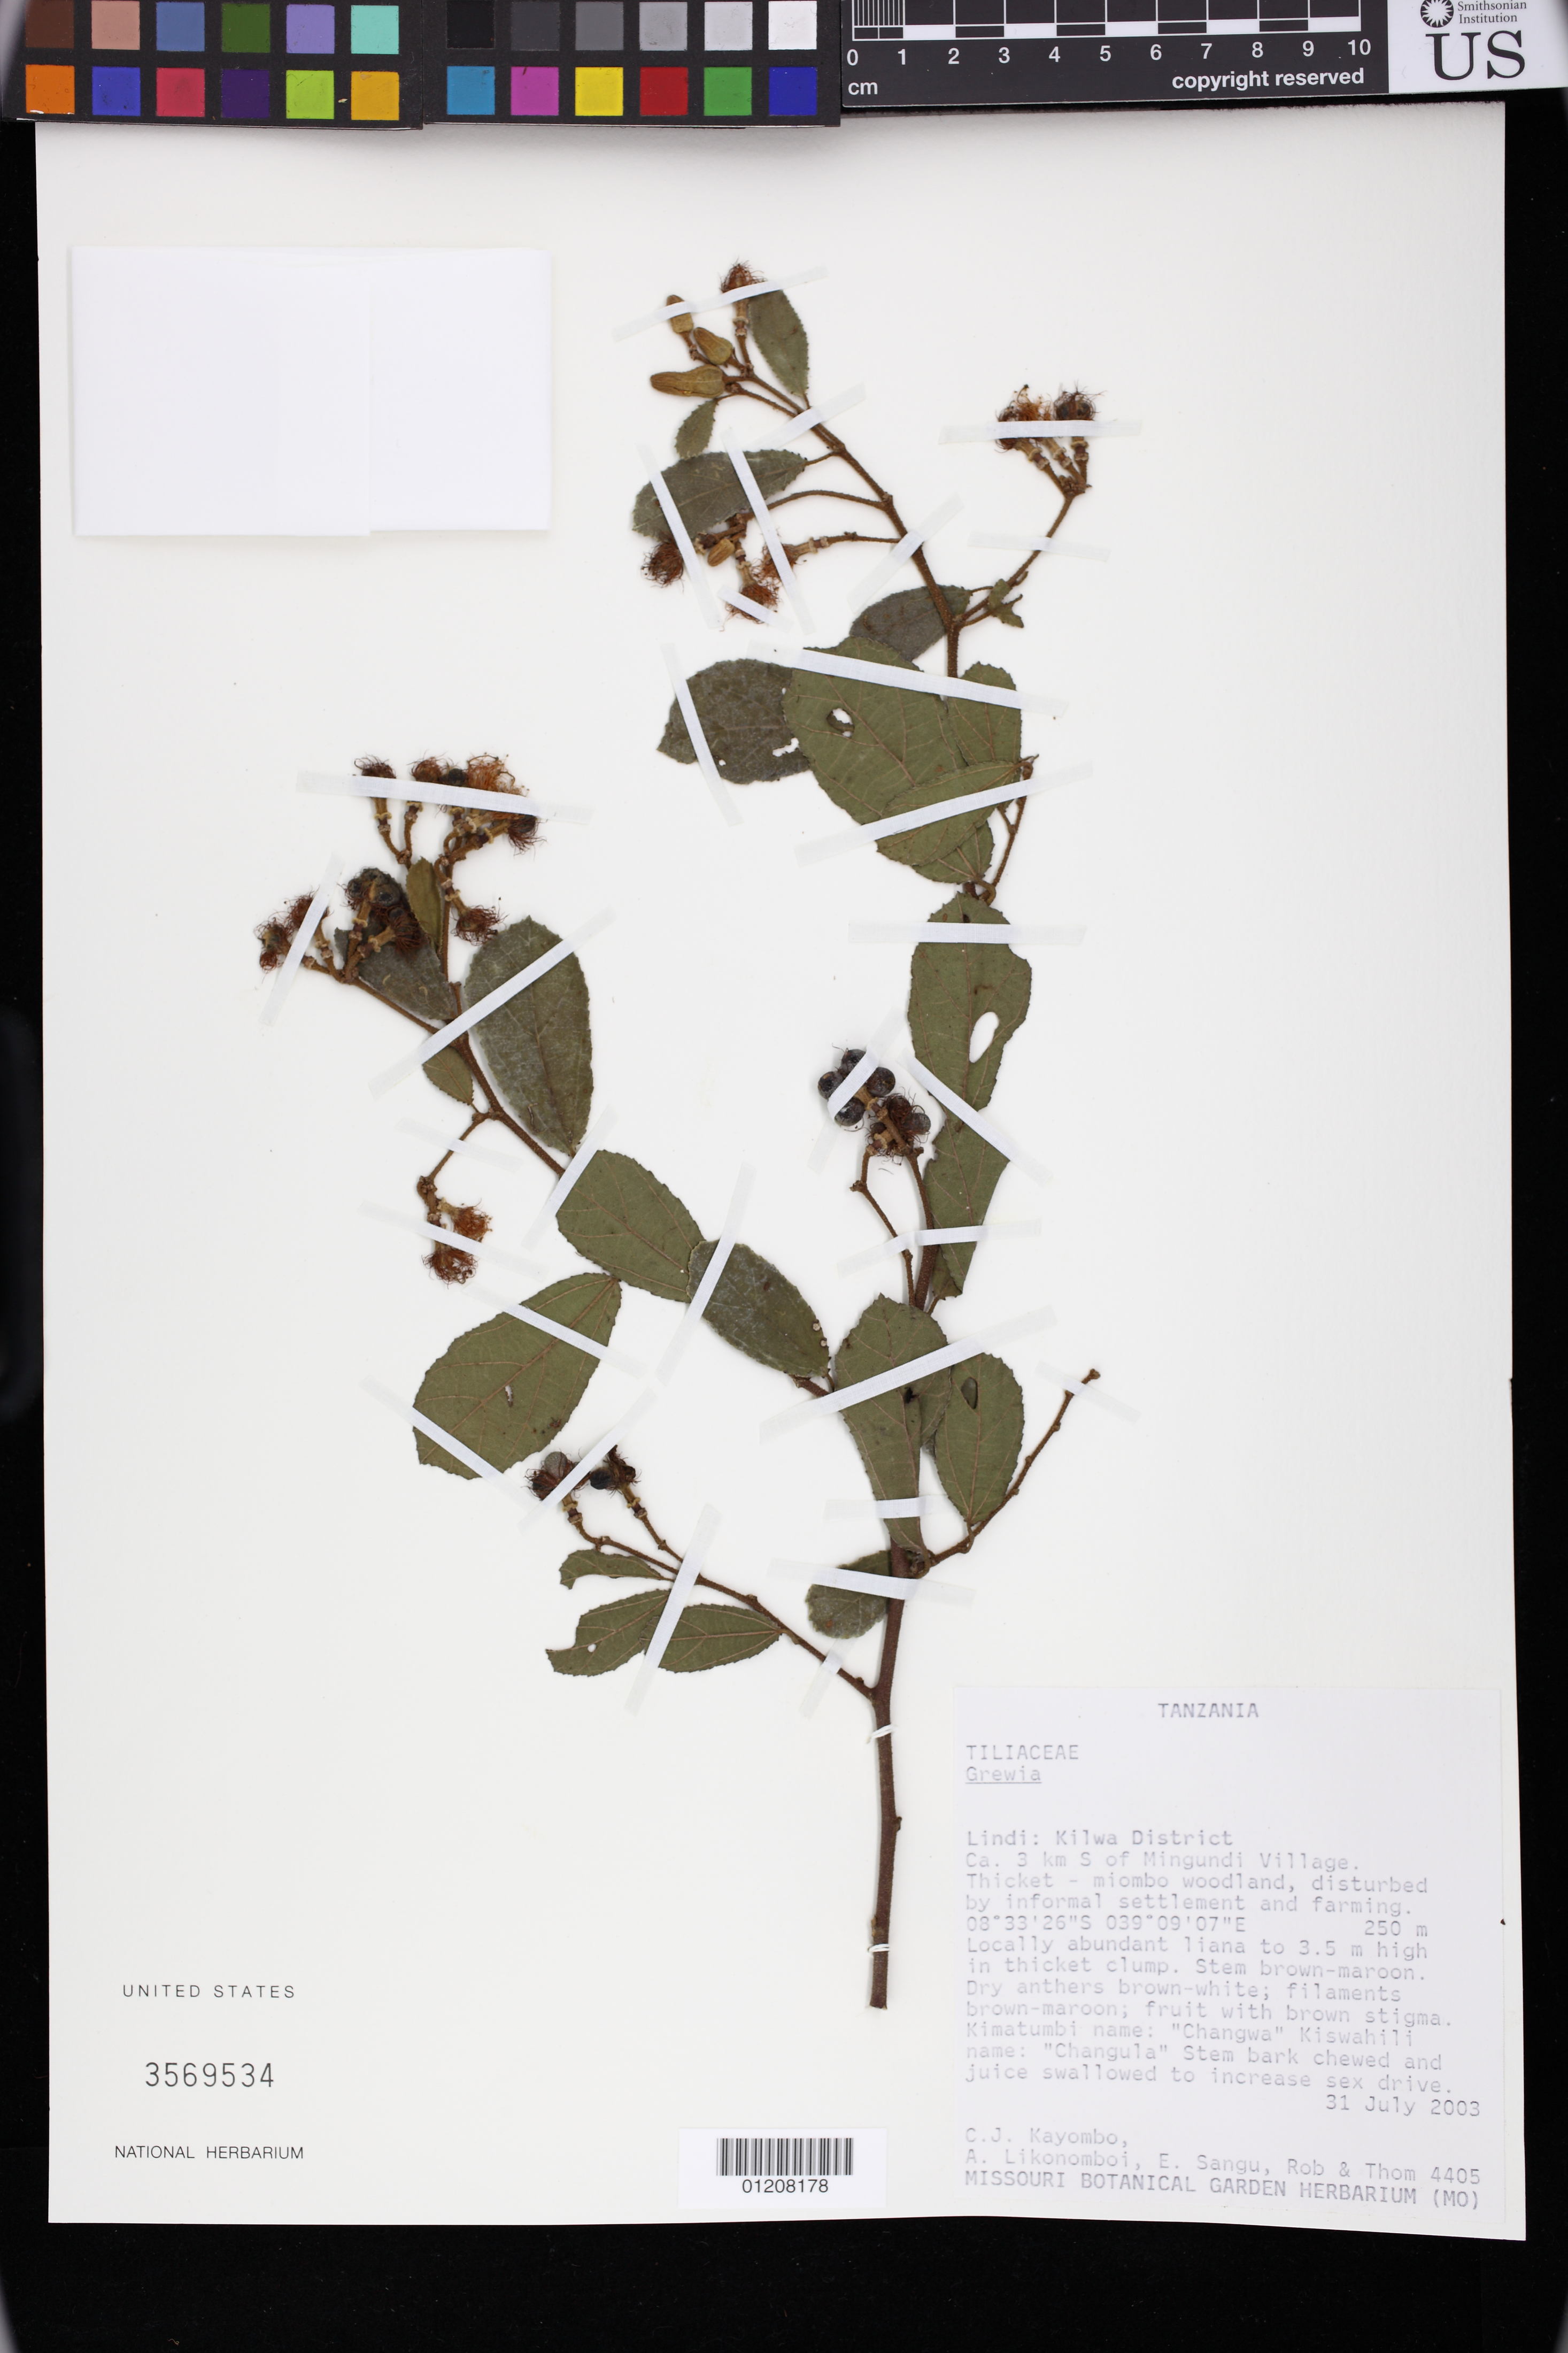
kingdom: Plantae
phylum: Tracheophyta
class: Magnoliopsida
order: Malvales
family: Malvaceae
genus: Grewia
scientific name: Grewia sp.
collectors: A. Likonomboi, E. Sangu, Rob & Thom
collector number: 4405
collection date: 2003-07-31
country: Tanzania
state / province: Lindi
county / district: Kilwa District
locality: Ca. 3 km S of Mingundi Village. thicket - miombo woodland, disturbed by informal settlement and farming.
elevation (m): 250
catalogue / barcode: US 3569534